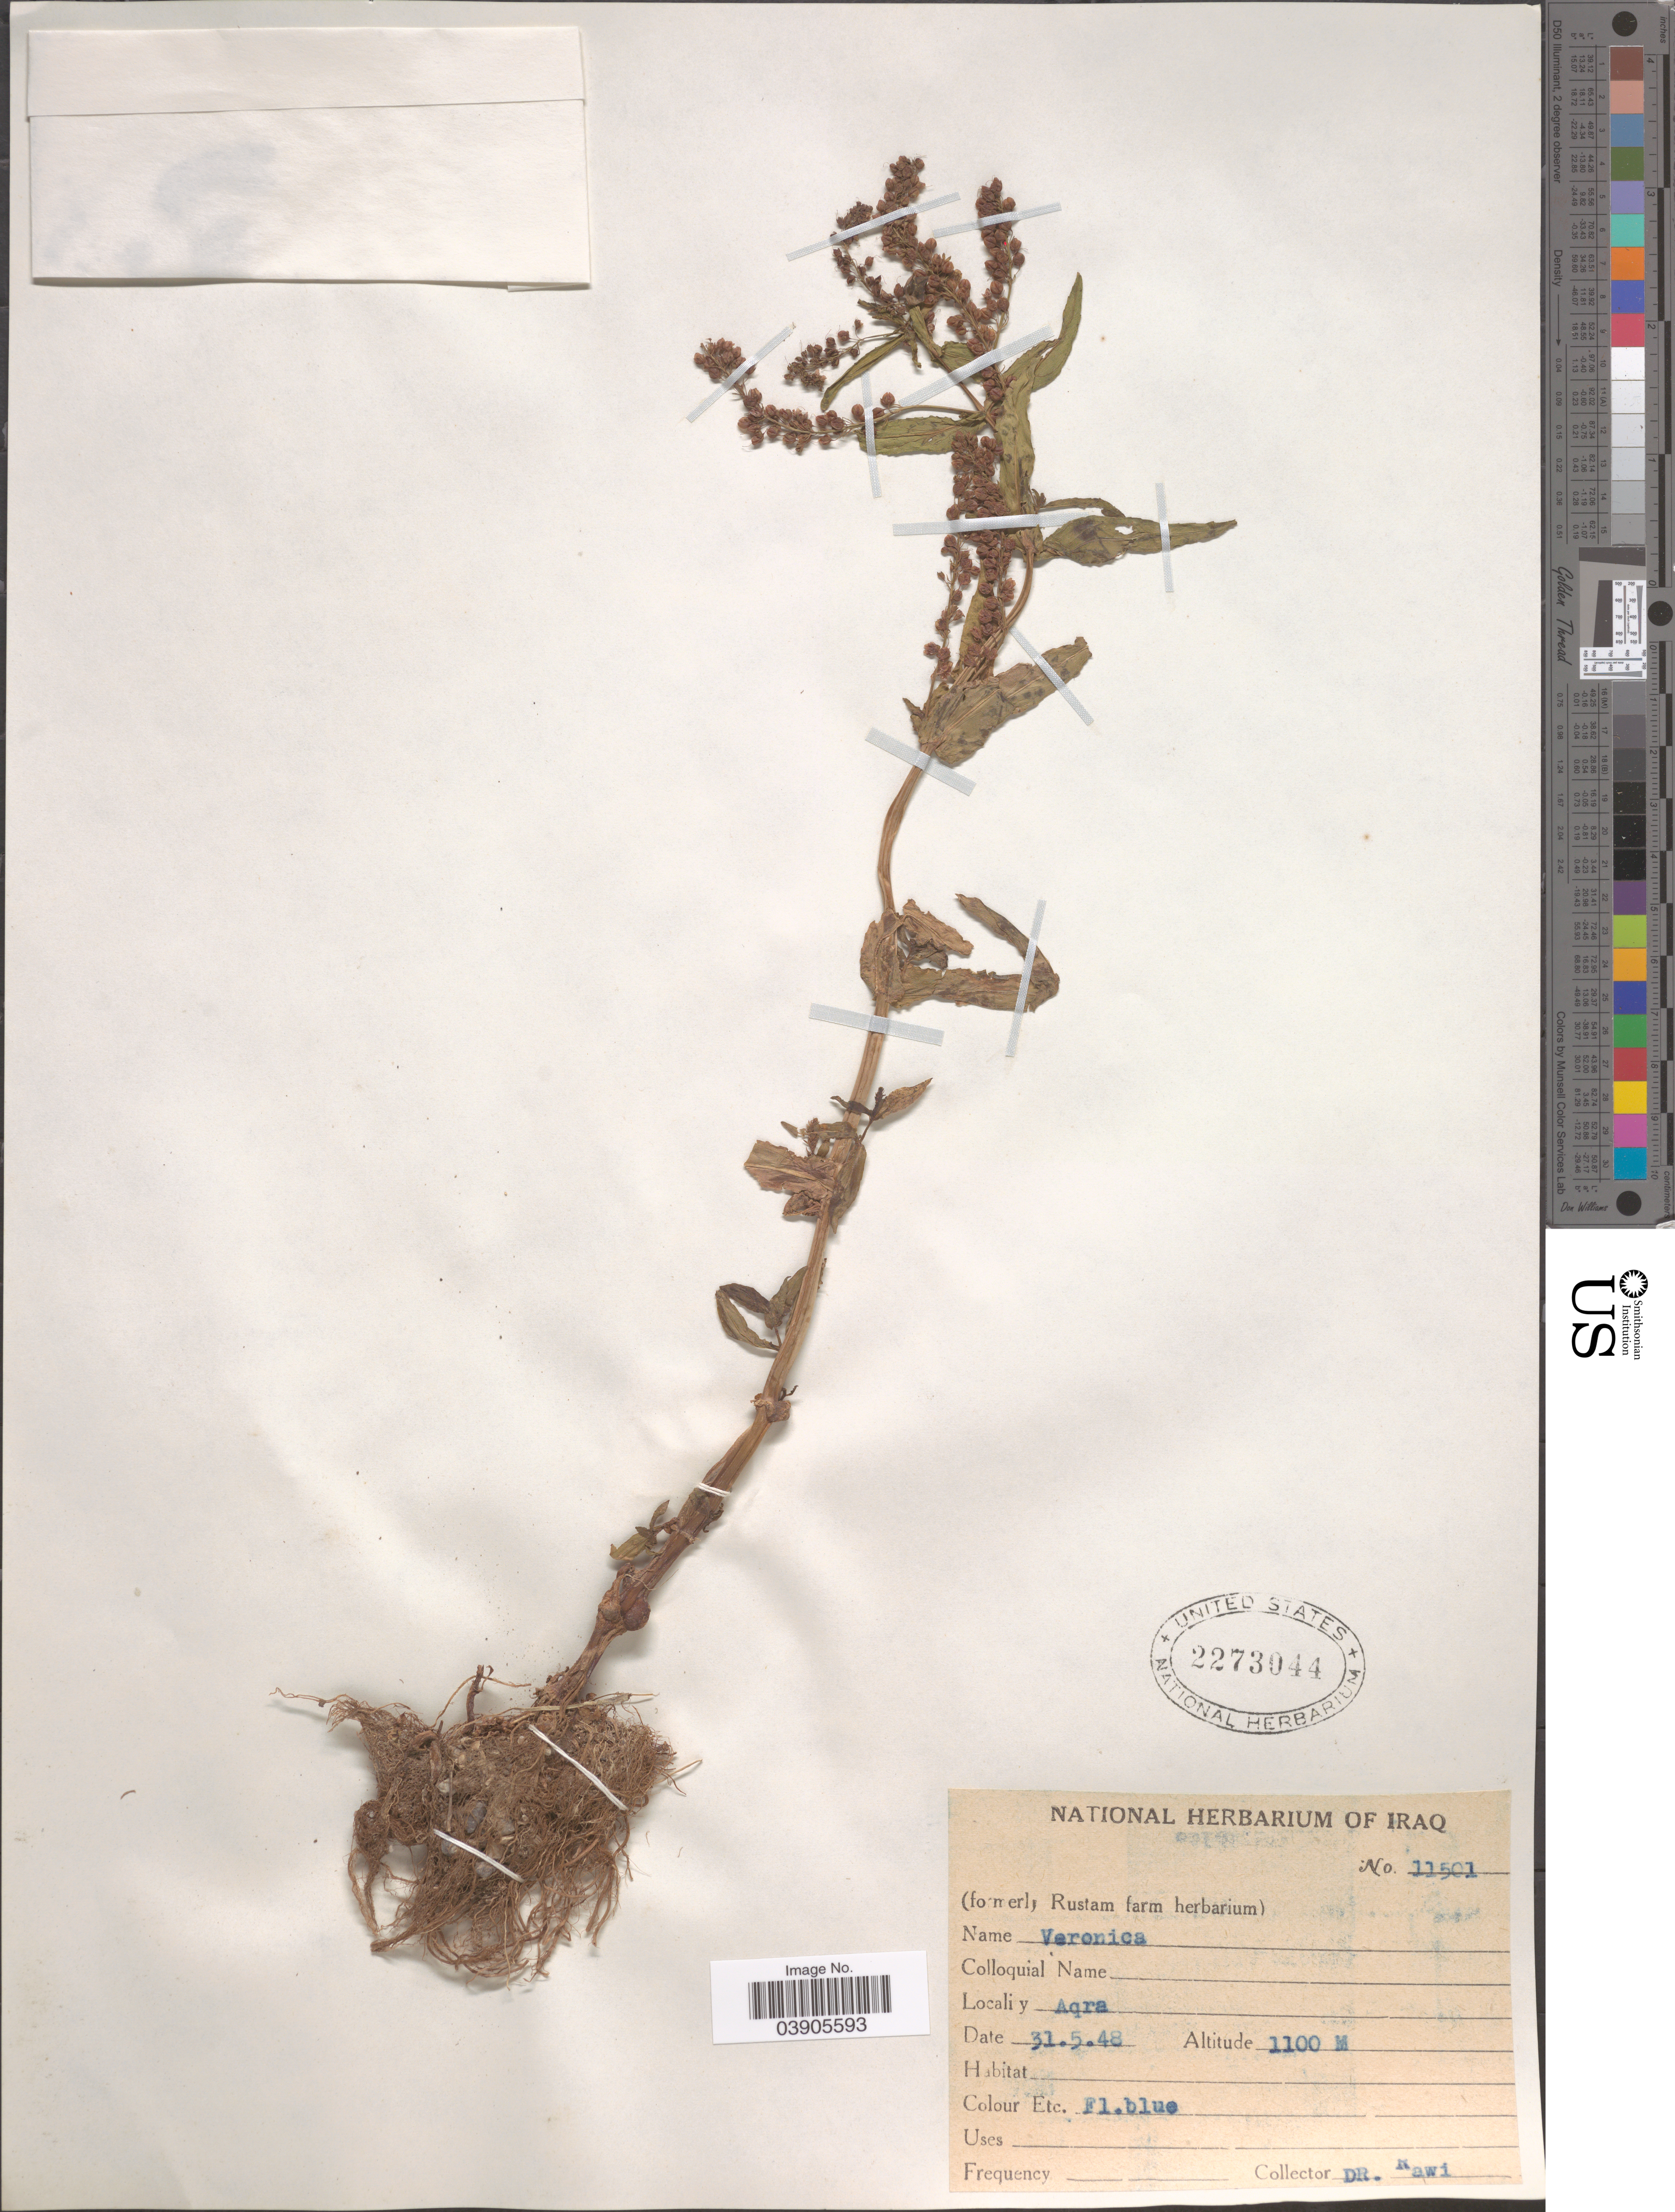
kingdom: Plantae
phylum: Tracheophyta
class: Magnoliopsida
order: Lamiales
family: Plantaginaceae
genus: Veronica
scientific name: Veronica anagallis-aquatica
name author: L.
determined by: Albach, Dirk C.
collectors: -. Rawi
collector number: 11501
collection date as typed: Transcribed d/m/y: 31/5/48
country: Iraq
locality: Aqra.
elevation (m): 1100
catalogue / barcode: US 2273044